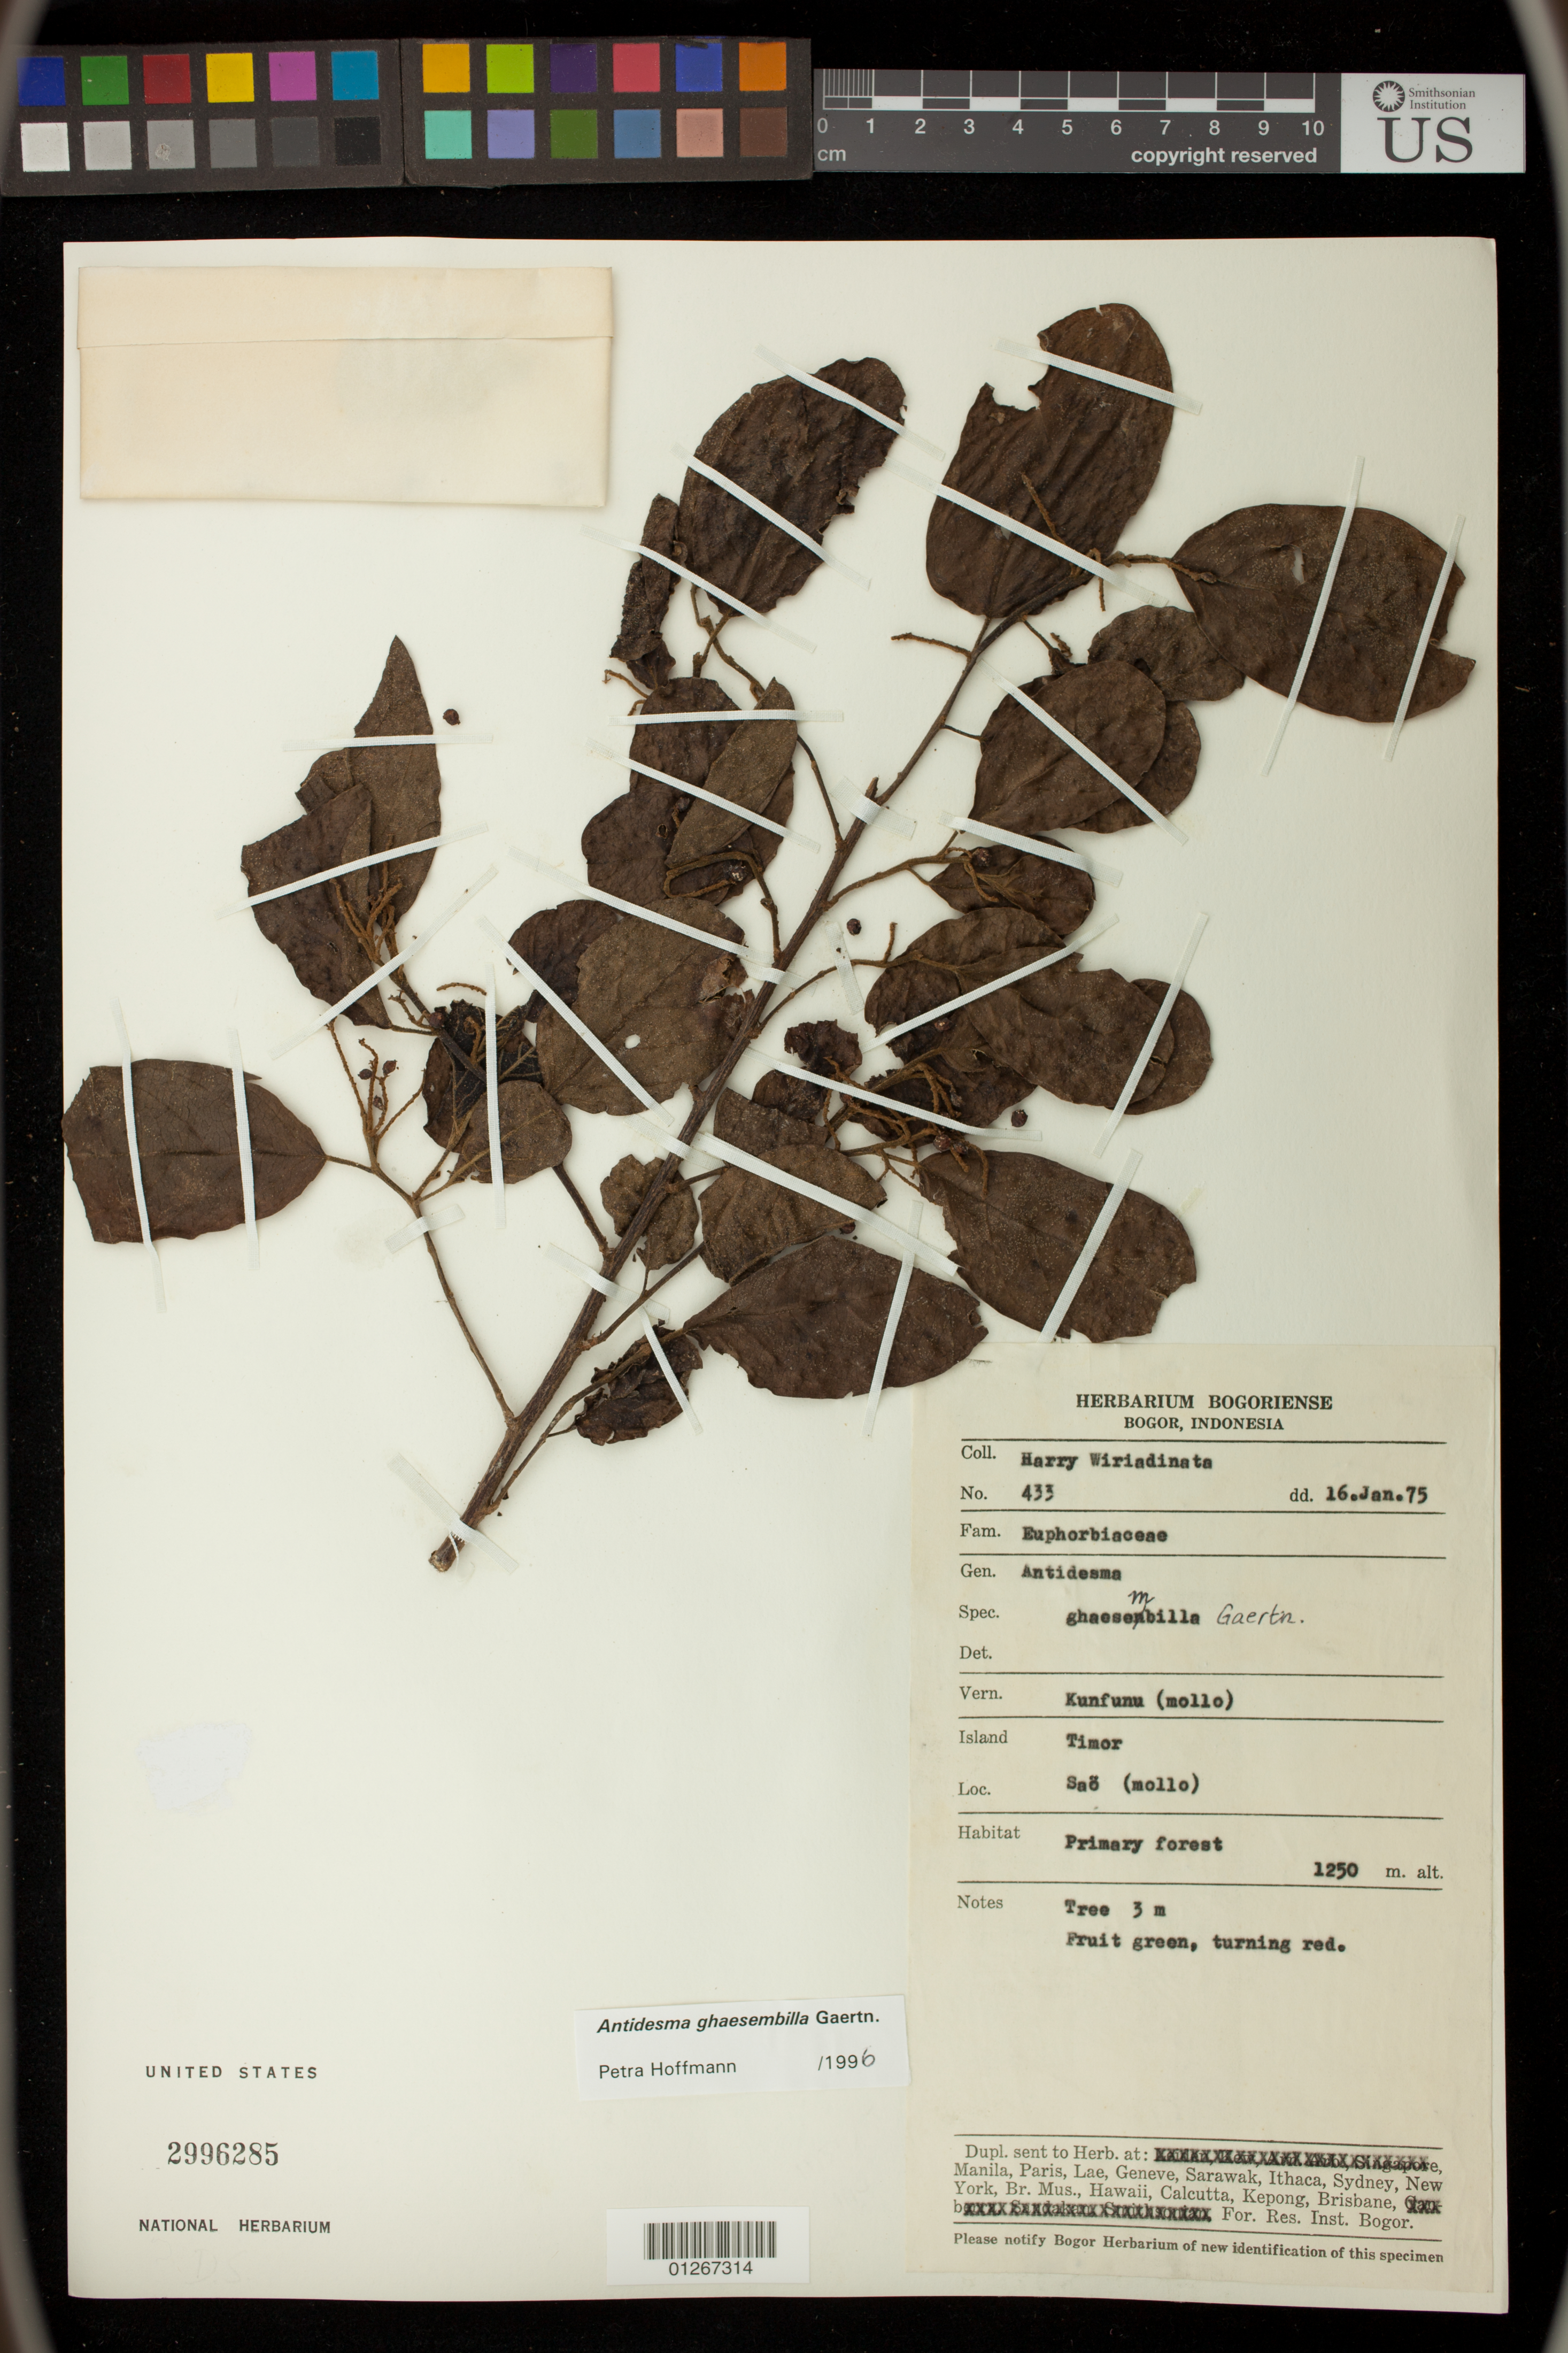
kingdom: Plantae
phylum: Tracheophyta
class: Magnoliopsida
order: Malpighiales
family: Phyllanthaceae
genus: Antidesma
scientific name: Antidesma ghaesembilla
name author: Gaertn.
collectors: H. Wiriadinata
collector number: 433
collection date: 1975-01-16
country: Indonesia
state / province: Sulawesi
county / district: Sulawesi Tengah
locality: Sao (mollo), Timor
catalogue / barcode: US 2996285